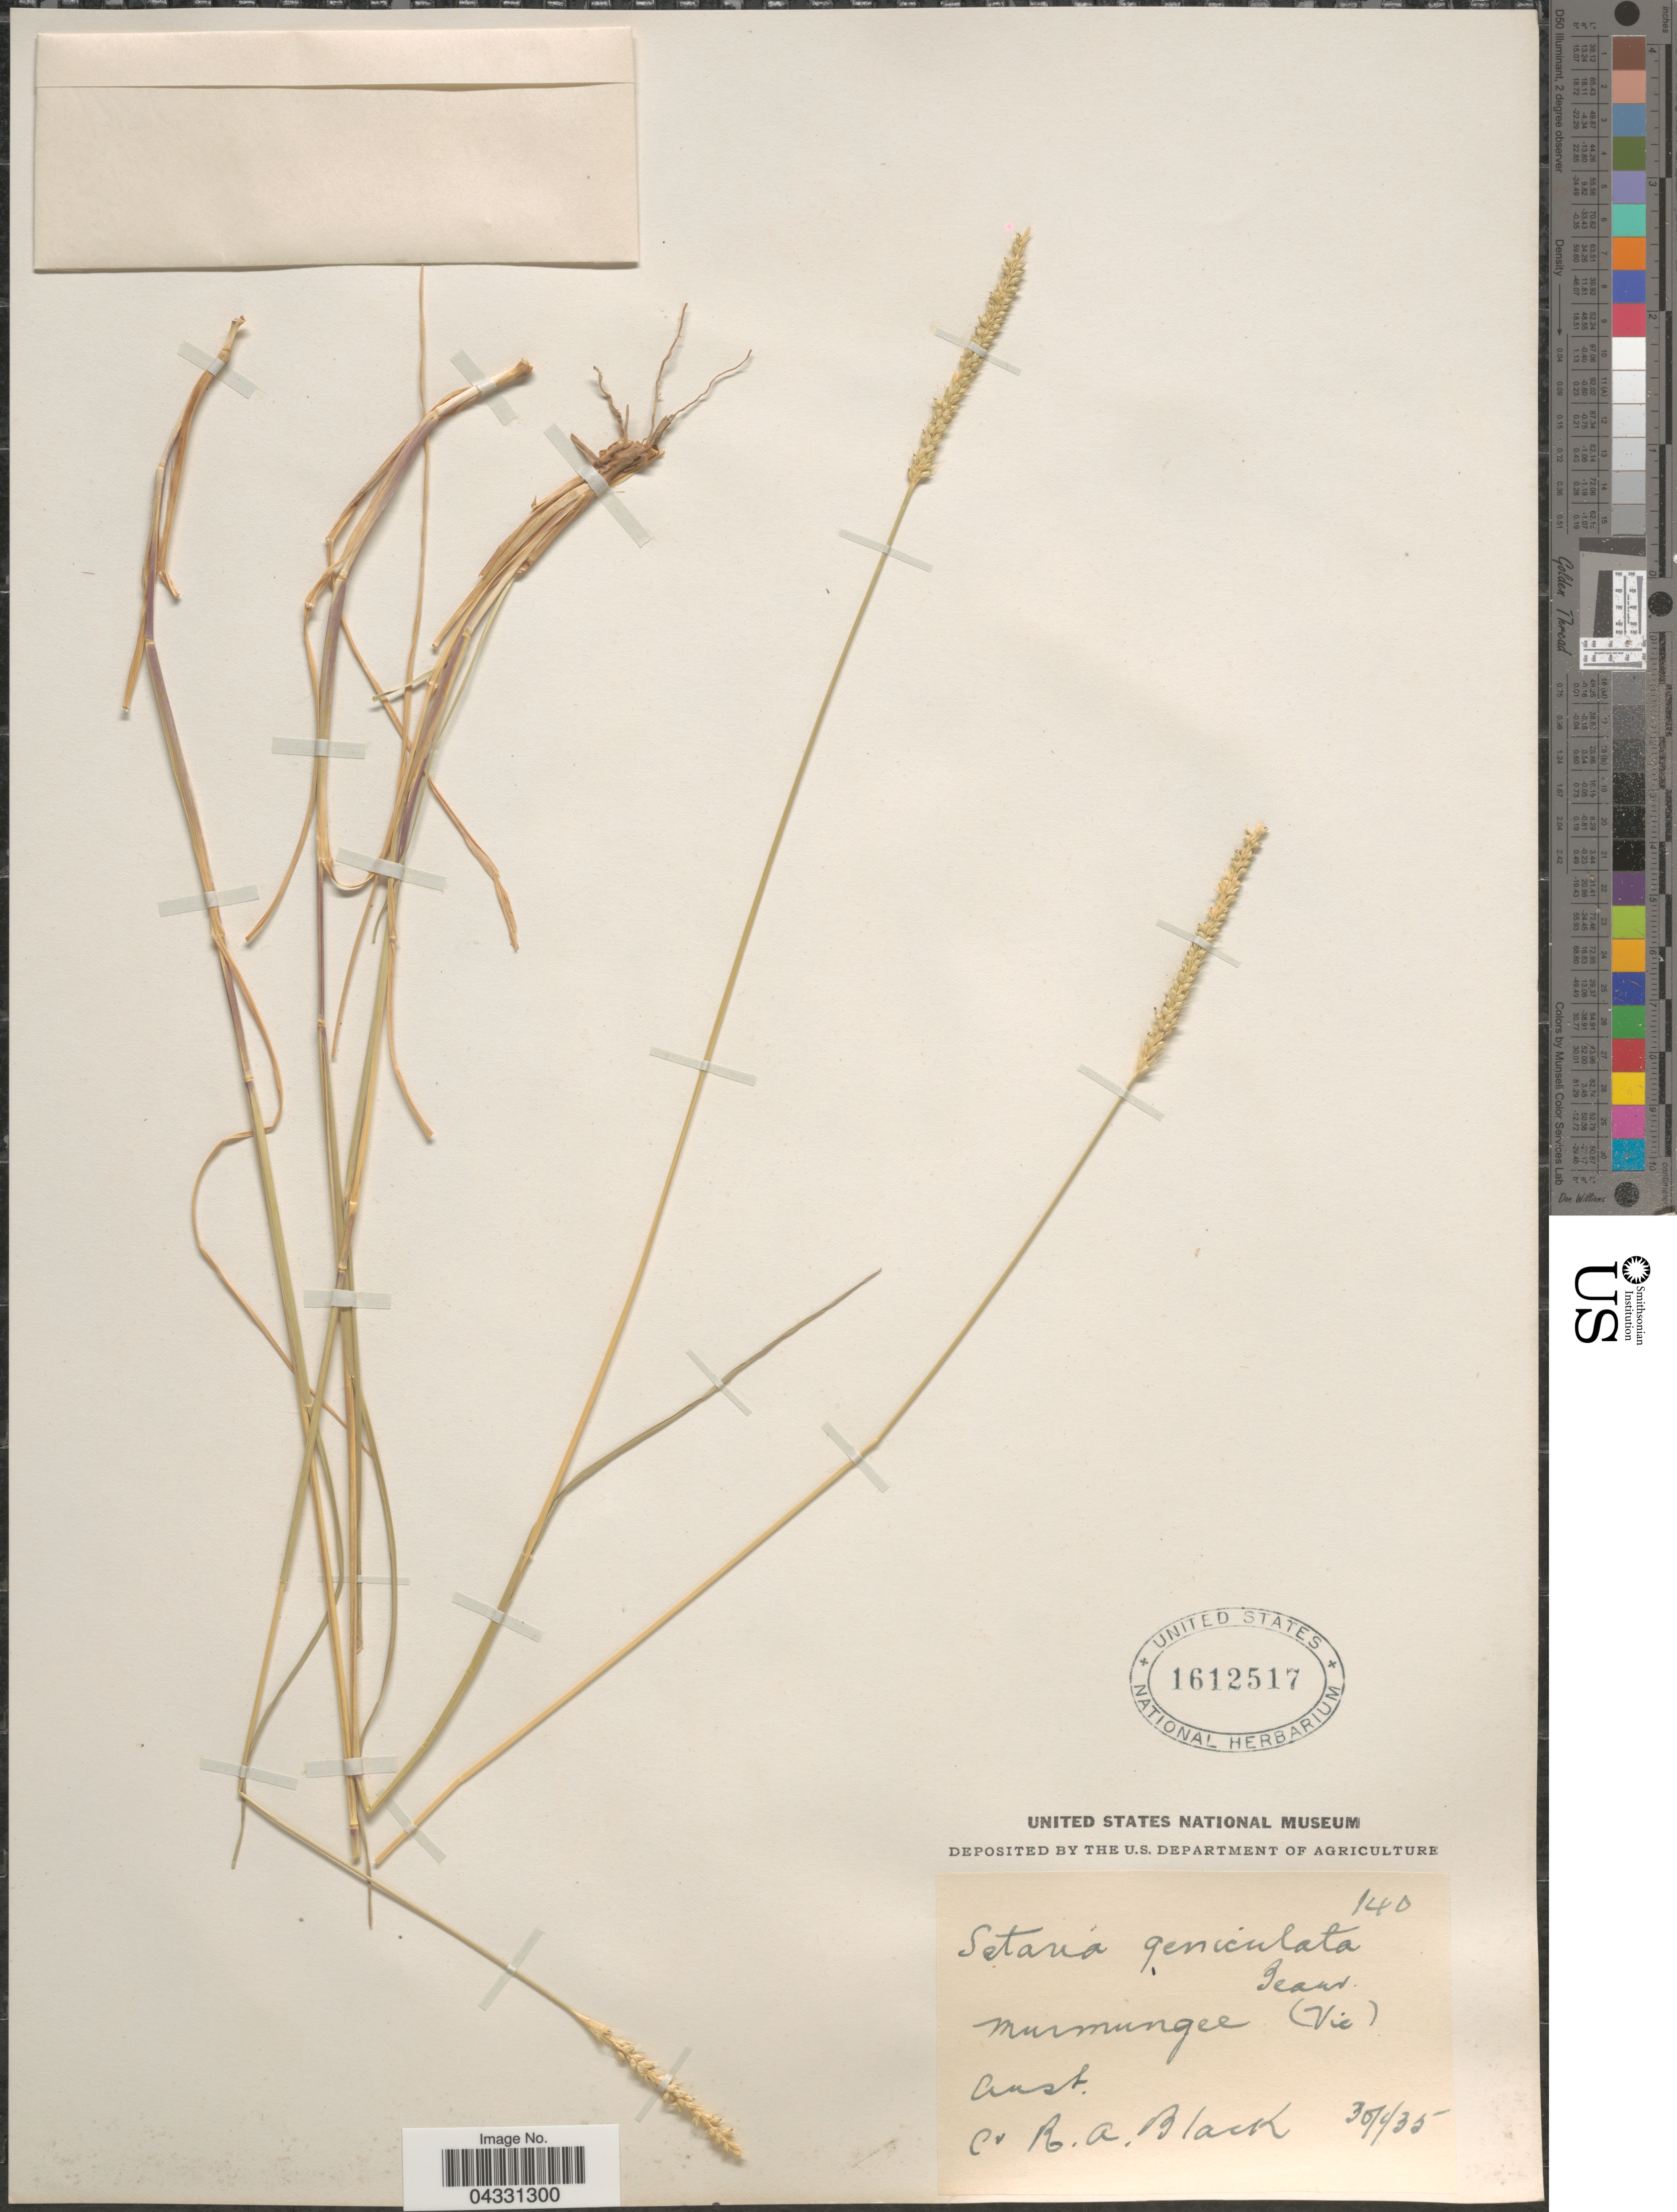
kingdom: Plantae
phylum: Tracheophyta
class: Liliopsida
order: Poales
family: Poaceae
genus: Setaria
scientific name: Setaria sp.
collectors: R. A. Black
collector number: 140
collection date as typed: Transcribed d/m/y: 30/4/35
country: Australia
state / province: Victoria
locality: Murmungee (Vic).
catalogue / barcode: US 1612517